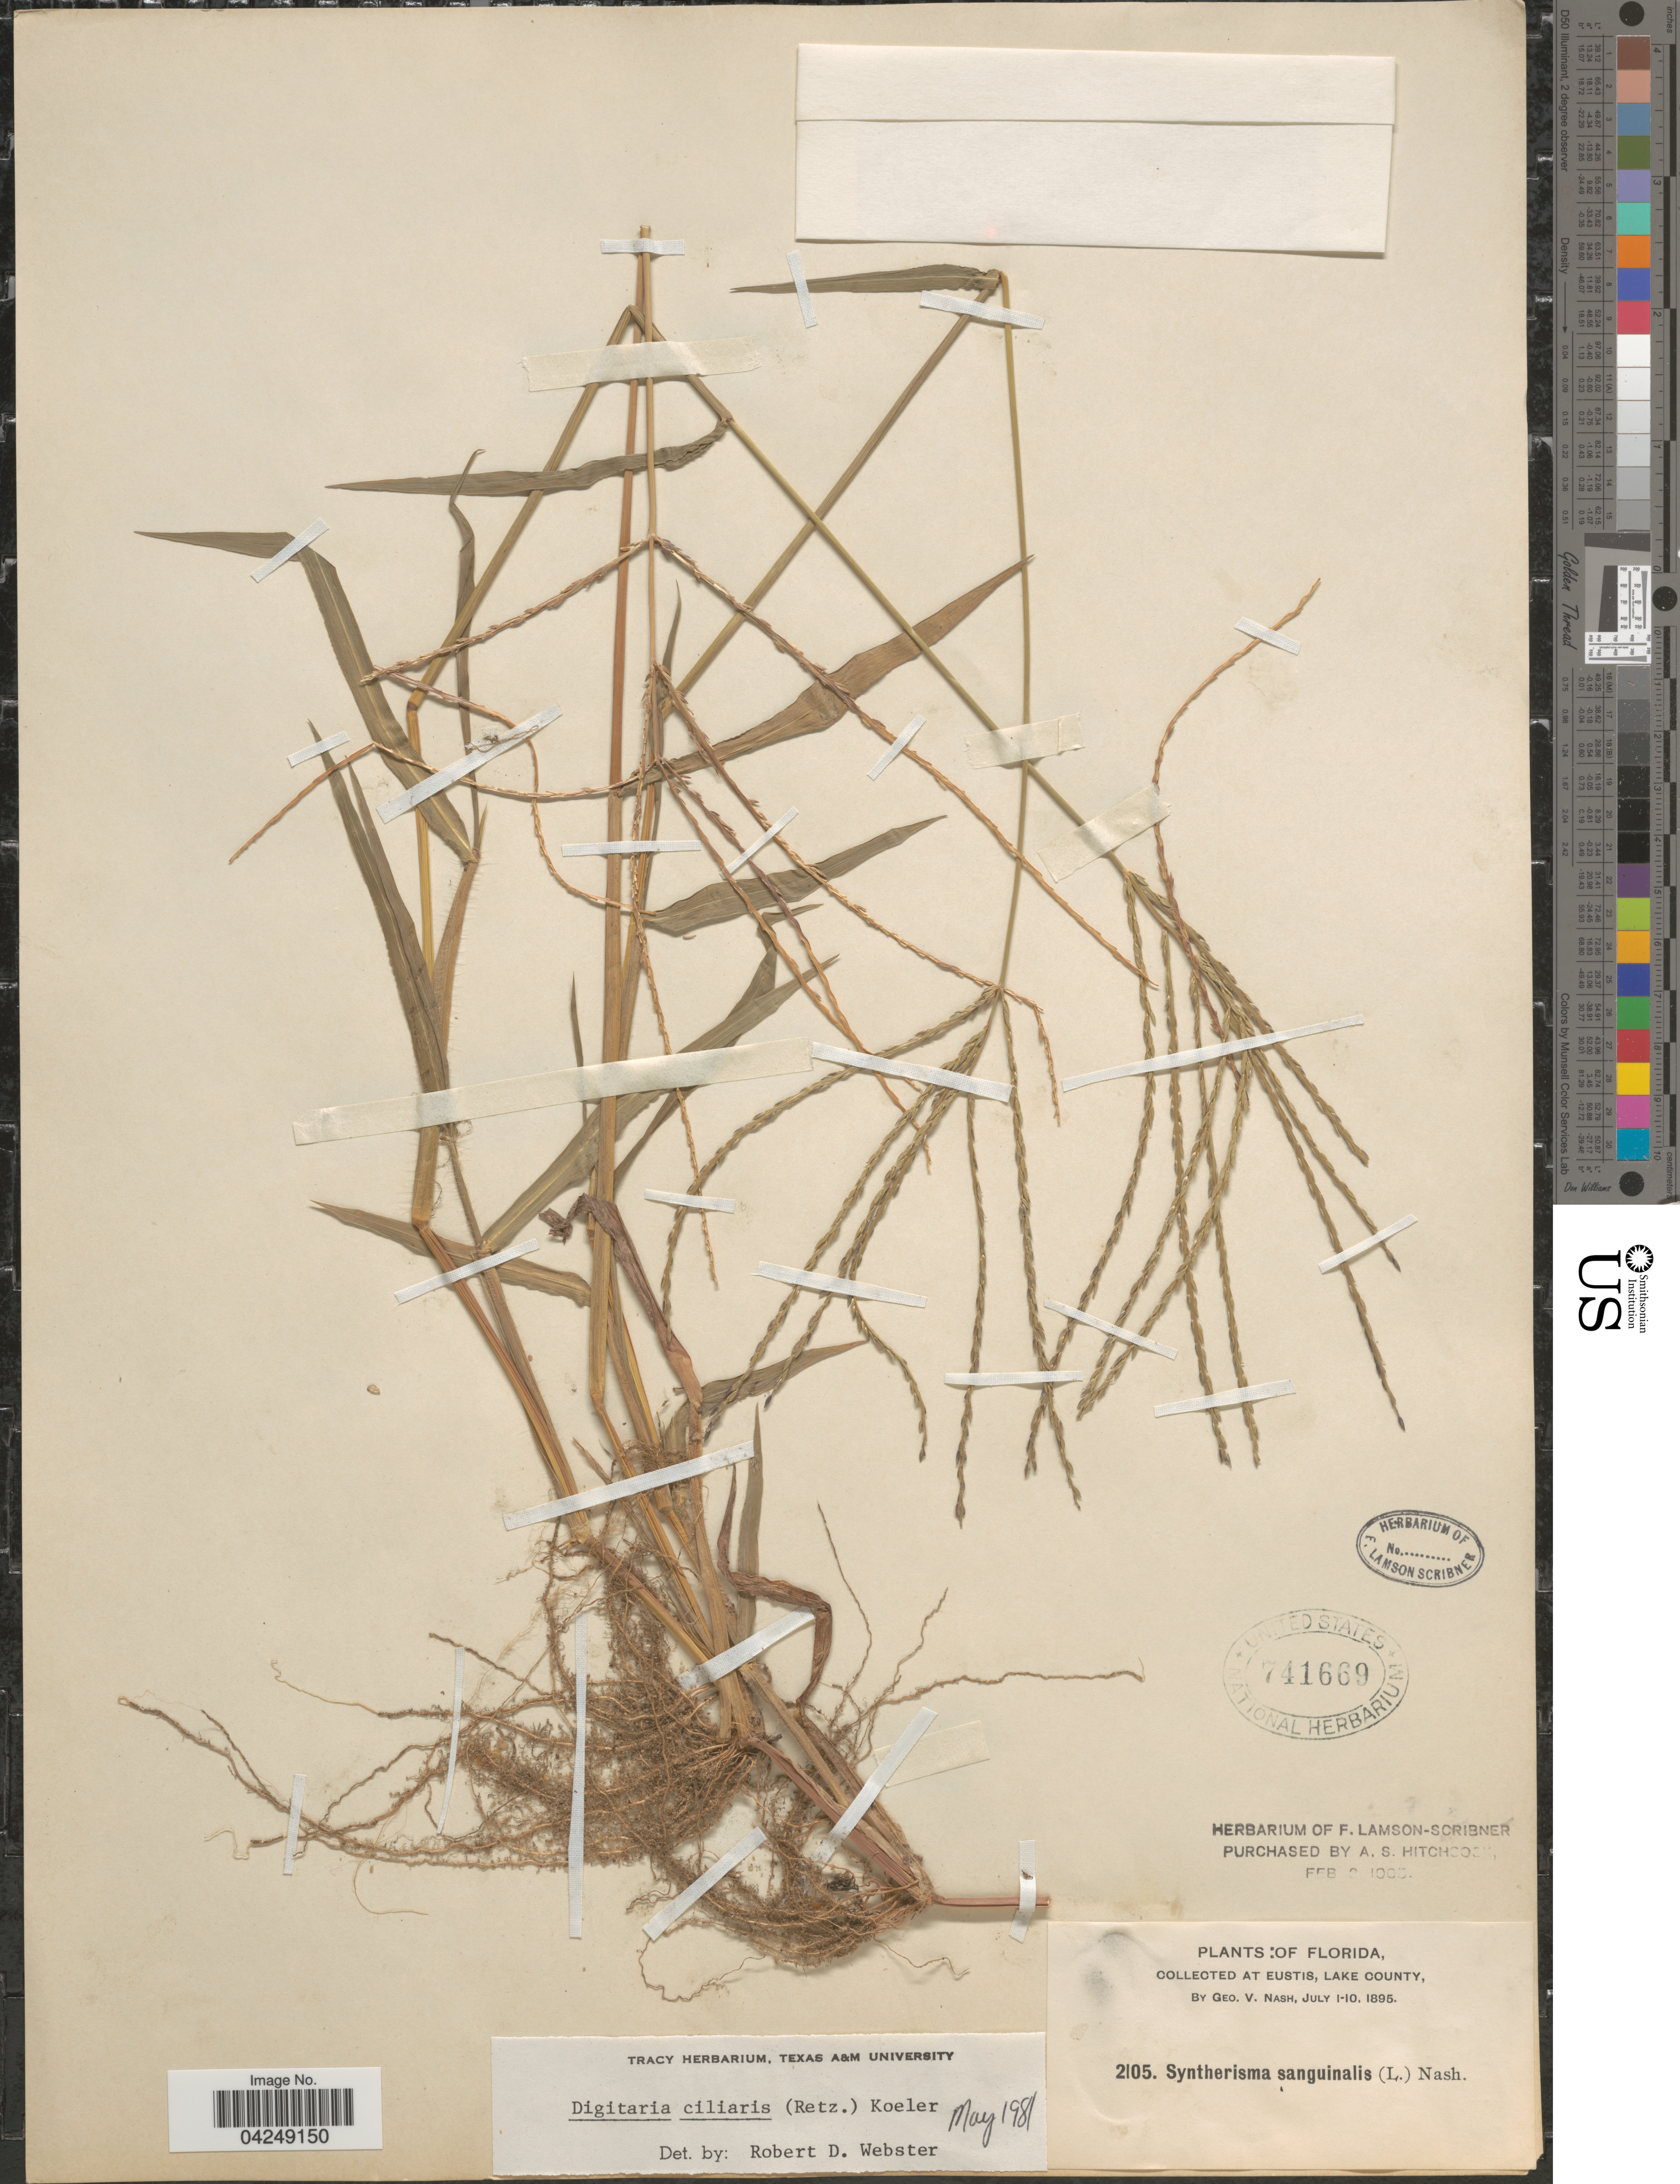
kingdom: Plantae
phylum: Tracheophyta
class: Liliopsida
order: Poales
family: Poaceae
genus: Digitaria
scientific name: Digitaria ciliaris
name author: (Retz.) Koeler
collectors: G. V. Nash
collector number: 2105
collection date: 1895-07-01/1895-07-10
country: United States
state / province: Florida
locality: Eustis, Lake County.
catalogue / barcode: US 741669